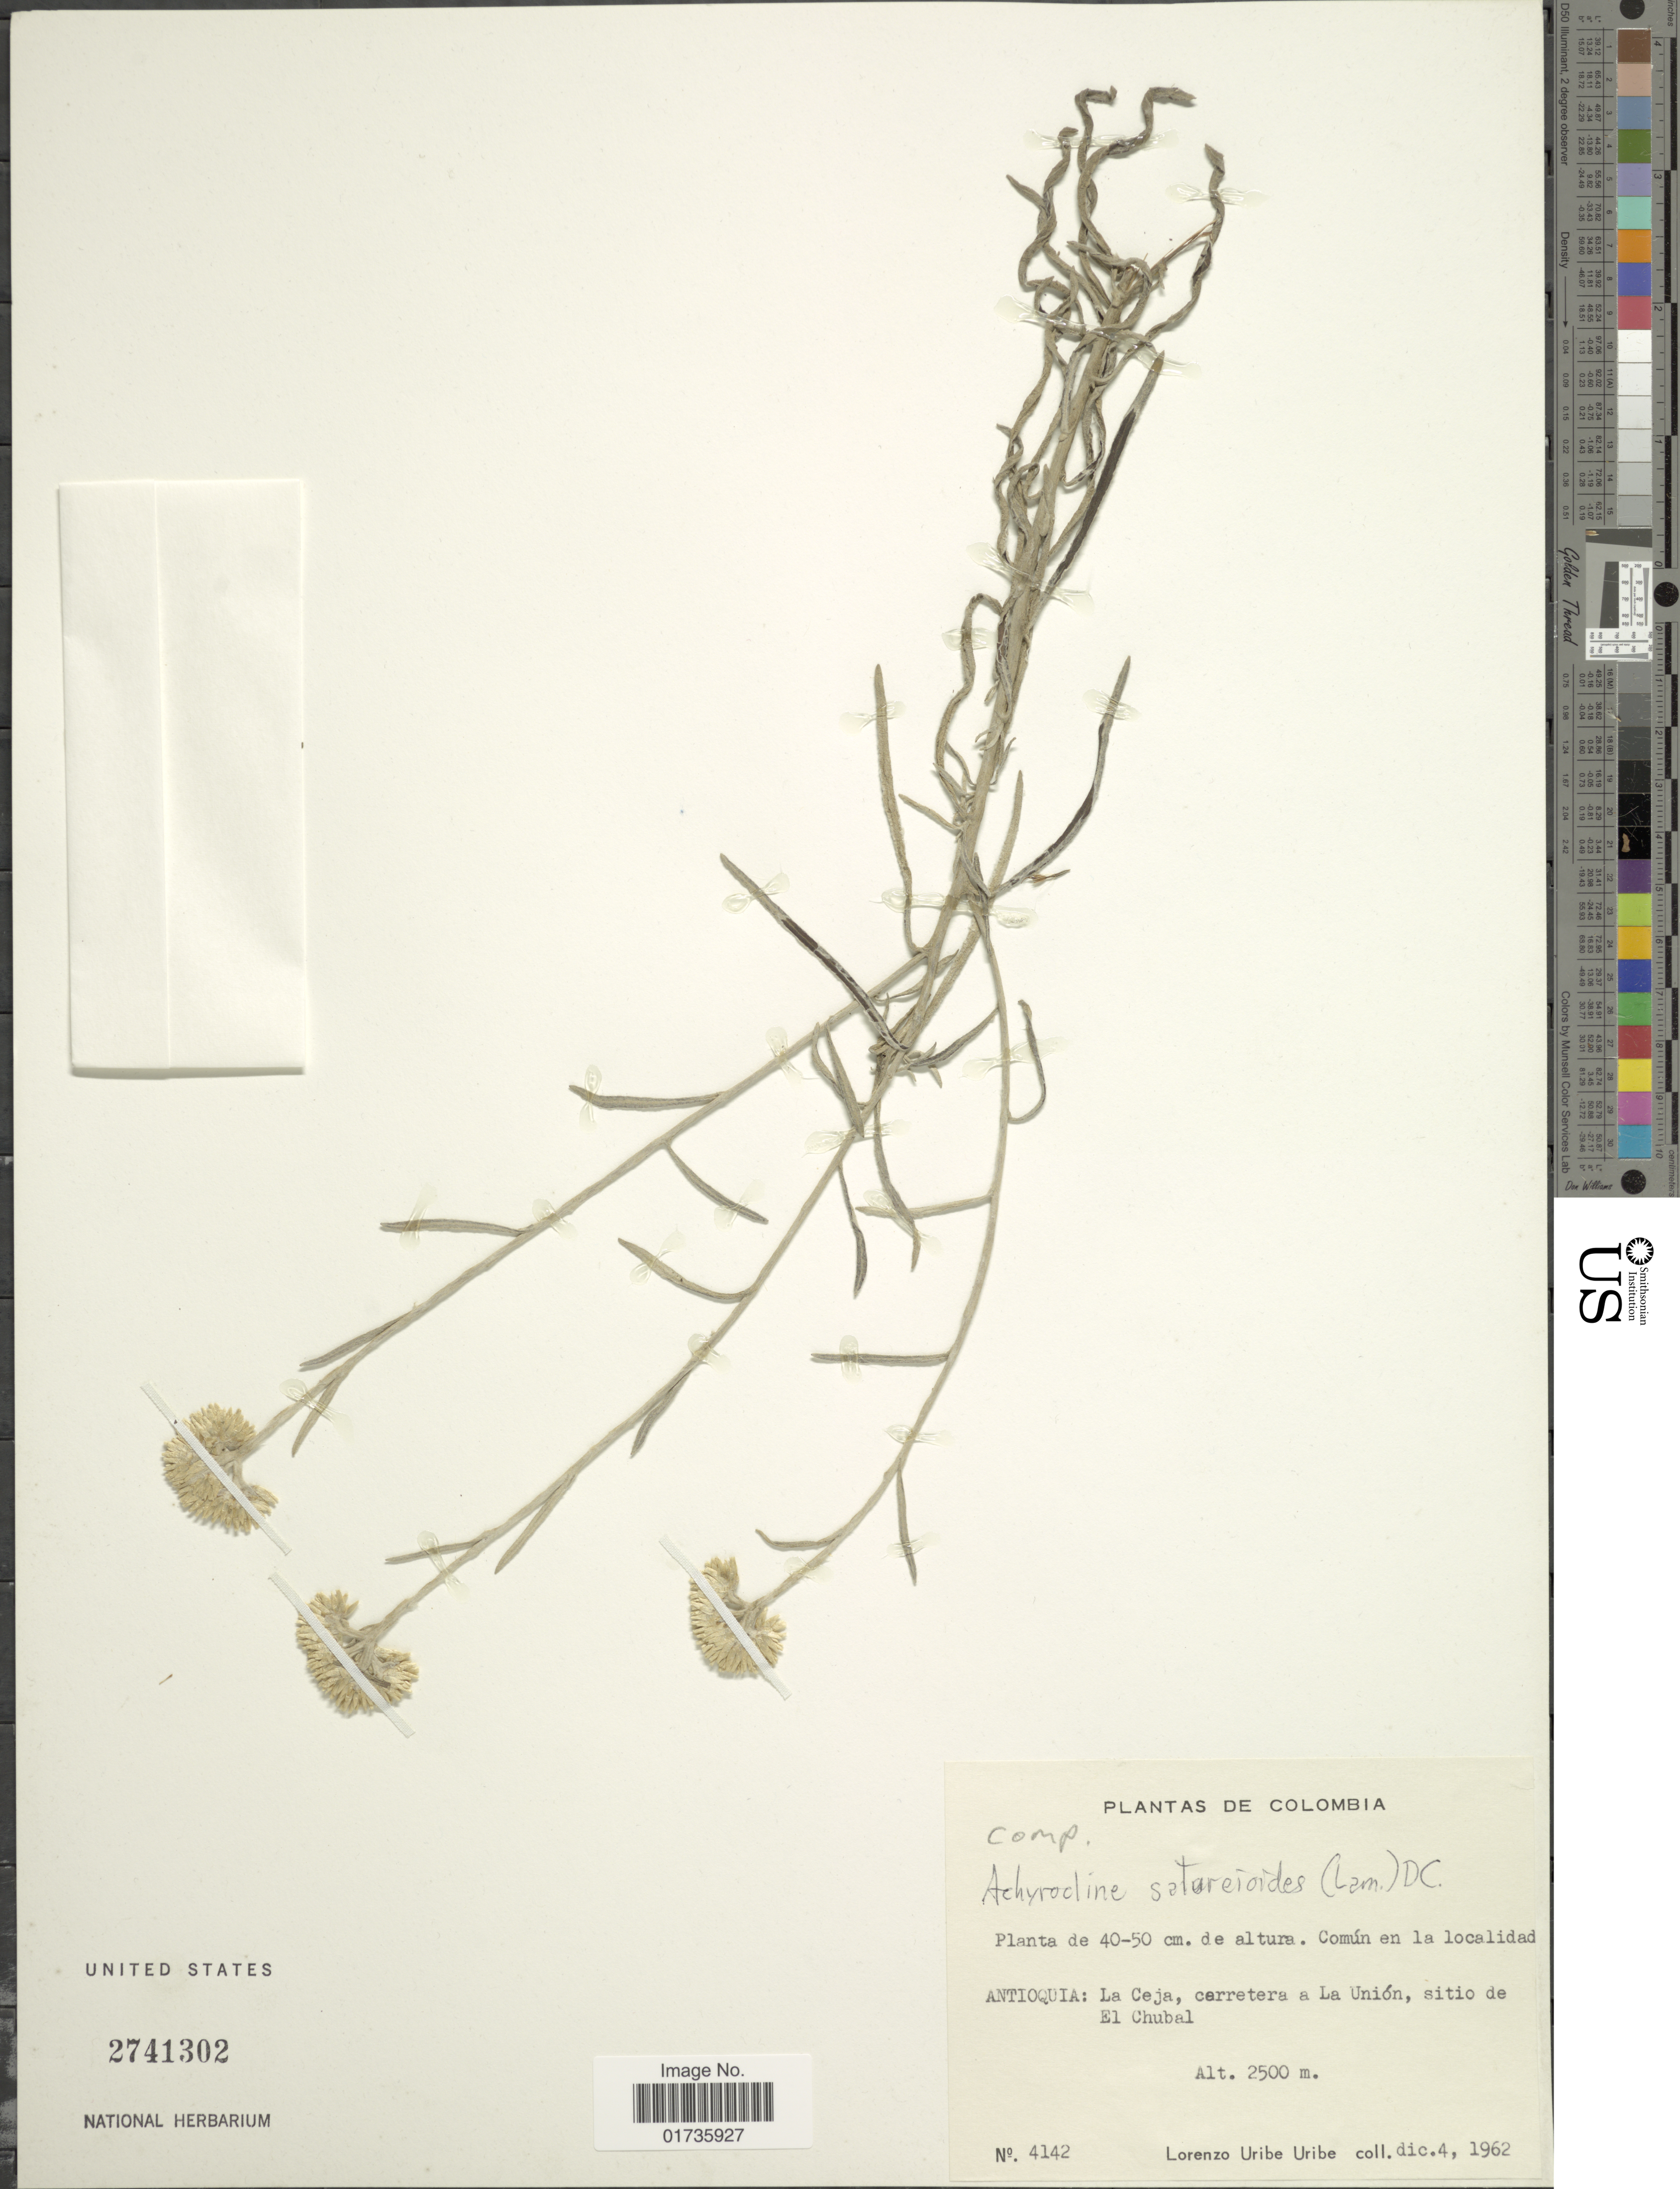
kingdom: Plantae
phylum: Tracheophyta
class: Magnoliopsida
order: Asterales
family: Asteraceae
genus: Achyrocline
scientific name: Achyrocline satureioides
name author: (Lam.) DC.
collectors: L. Uribe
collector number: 4142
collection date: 1962-12-04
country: Colombia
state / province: Antioquia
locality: La Ceja, verratera a La Unión, sitio de El Chubal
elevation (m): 2500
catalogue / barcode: US 2741302